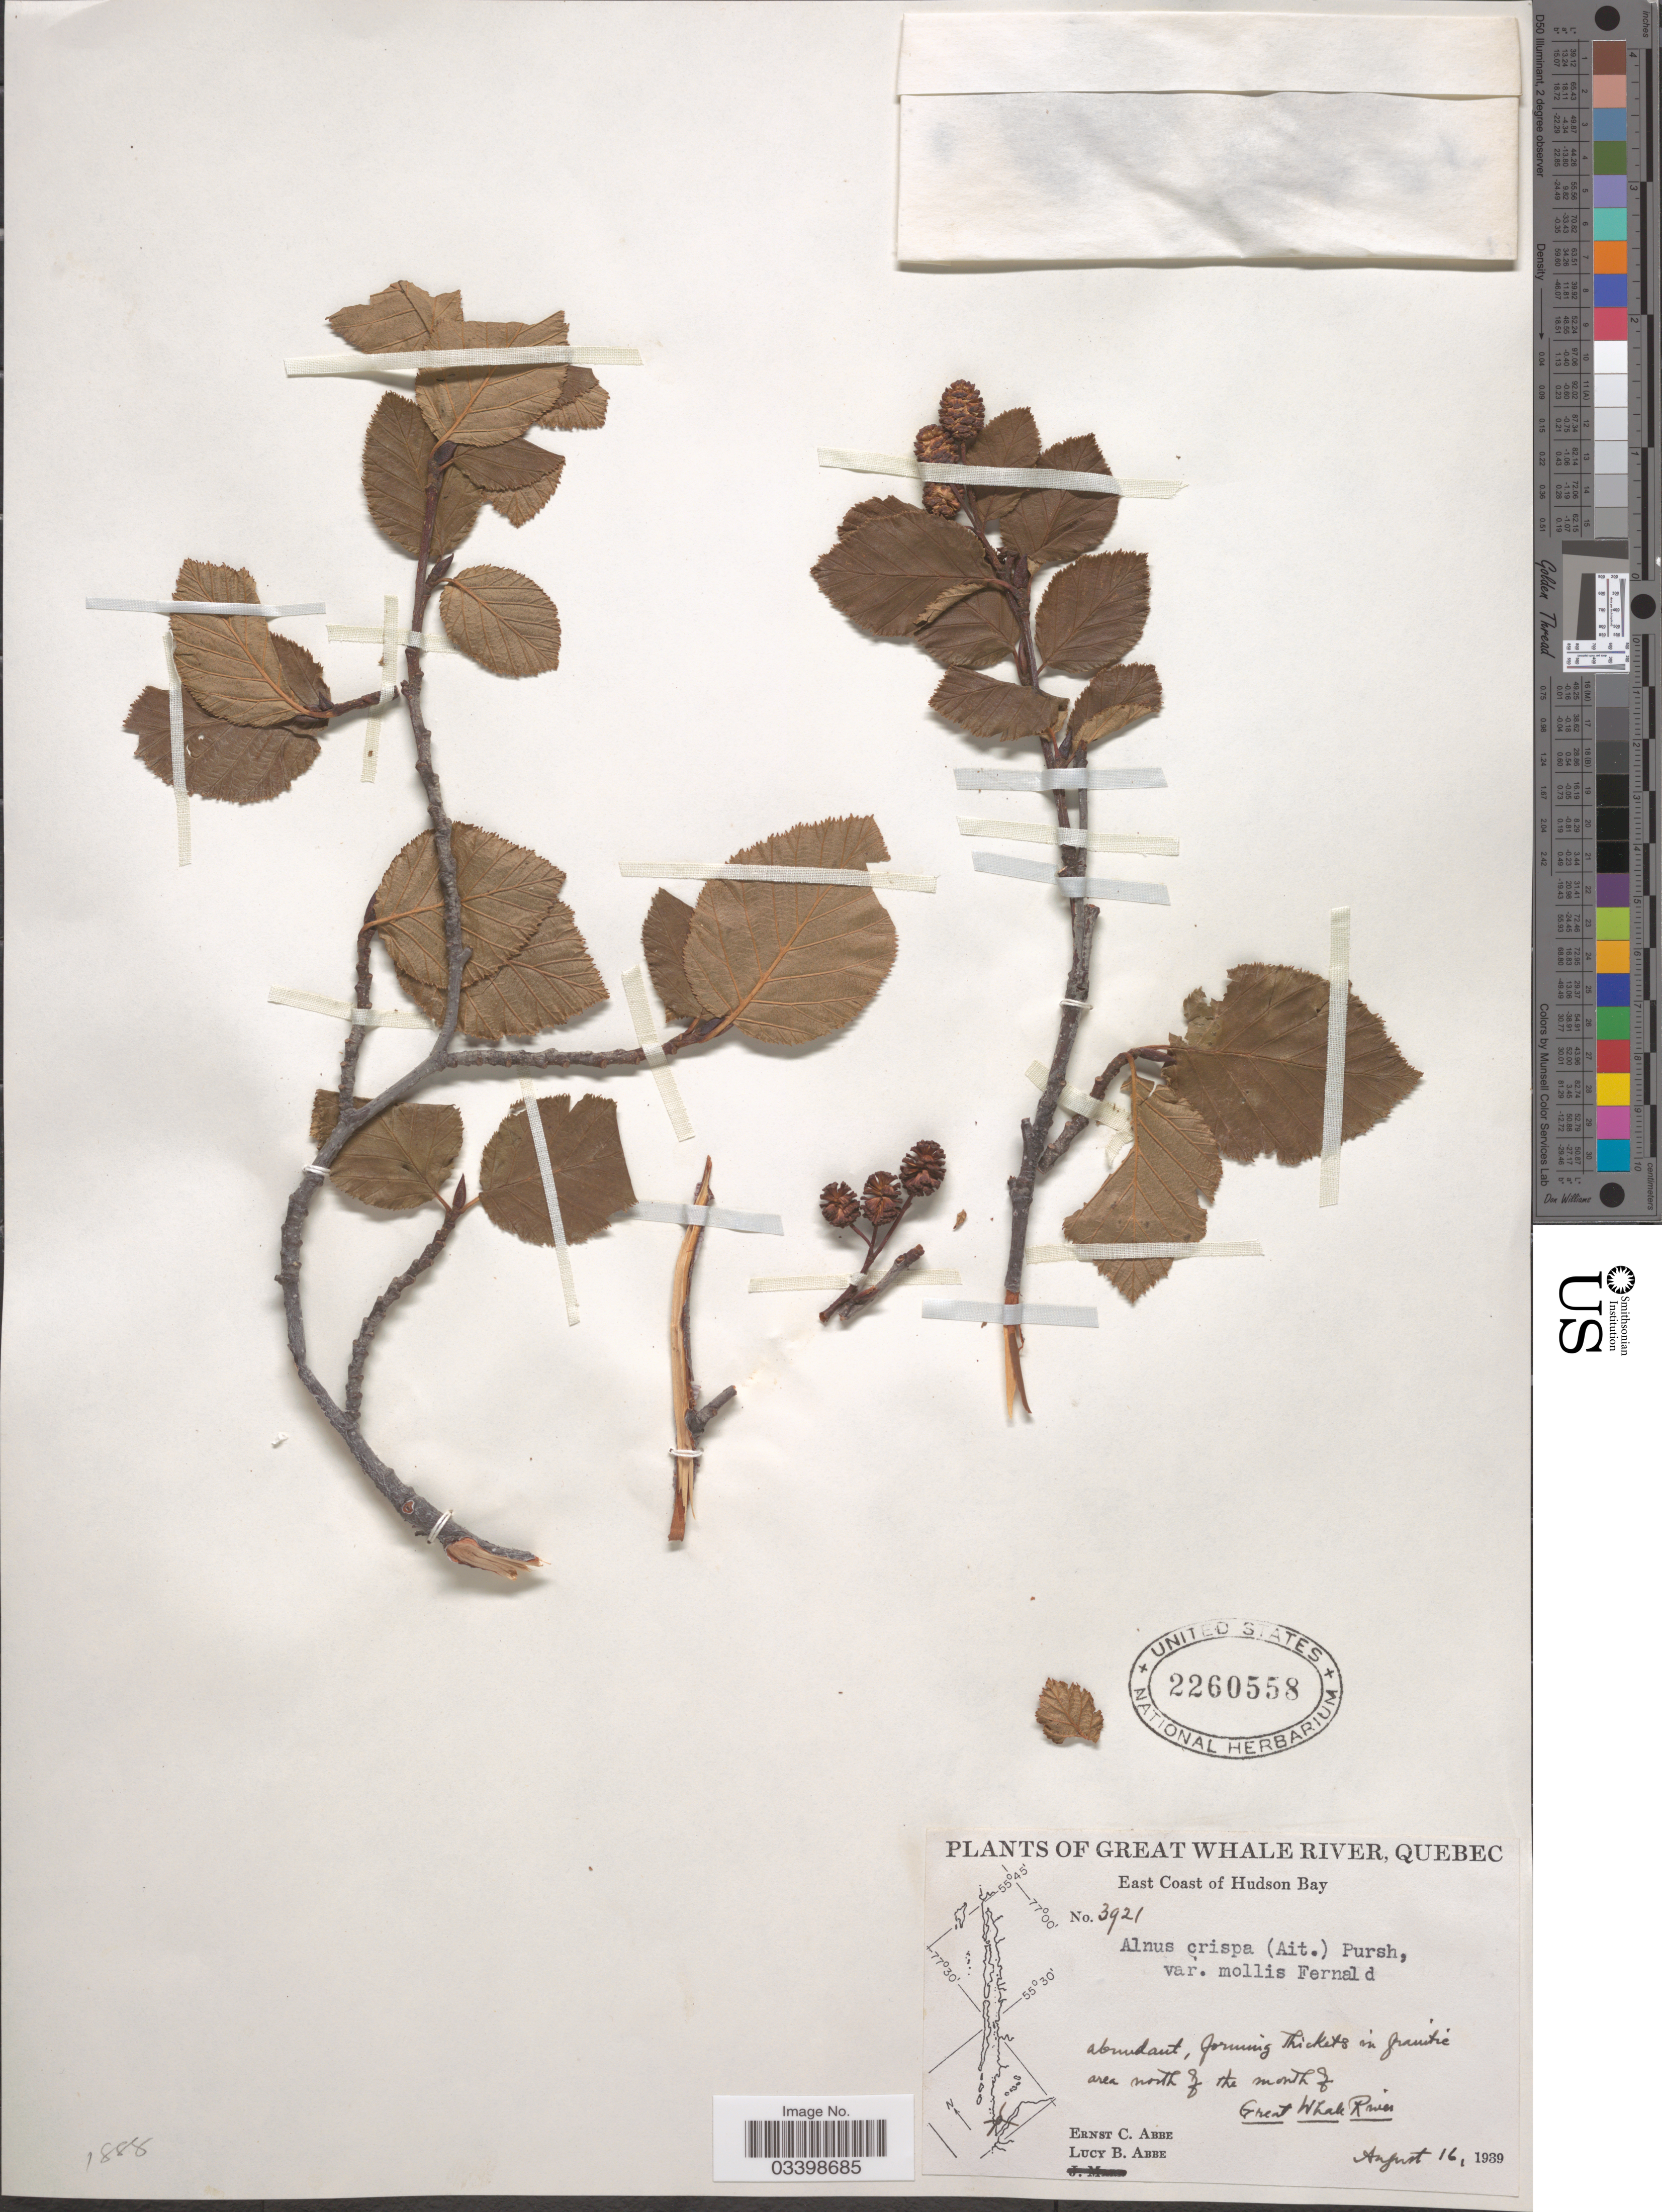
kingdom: Plantae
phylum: Tracheophyta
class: Magnoliopsida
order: Fagales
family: Betulaceae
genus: Alnus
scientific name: Alnus viridis subsp. crispa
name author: (Aiton) Turrill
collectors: E. C. Abbe & L. B. Abbe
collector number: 3921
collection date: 1939-08-16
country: Canada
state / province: Quebec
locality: Great Whale River, East Coast of Hudson Bay. Forming thickets in granite area north of the mouth of Great Whale River.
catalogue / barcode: US 2260558